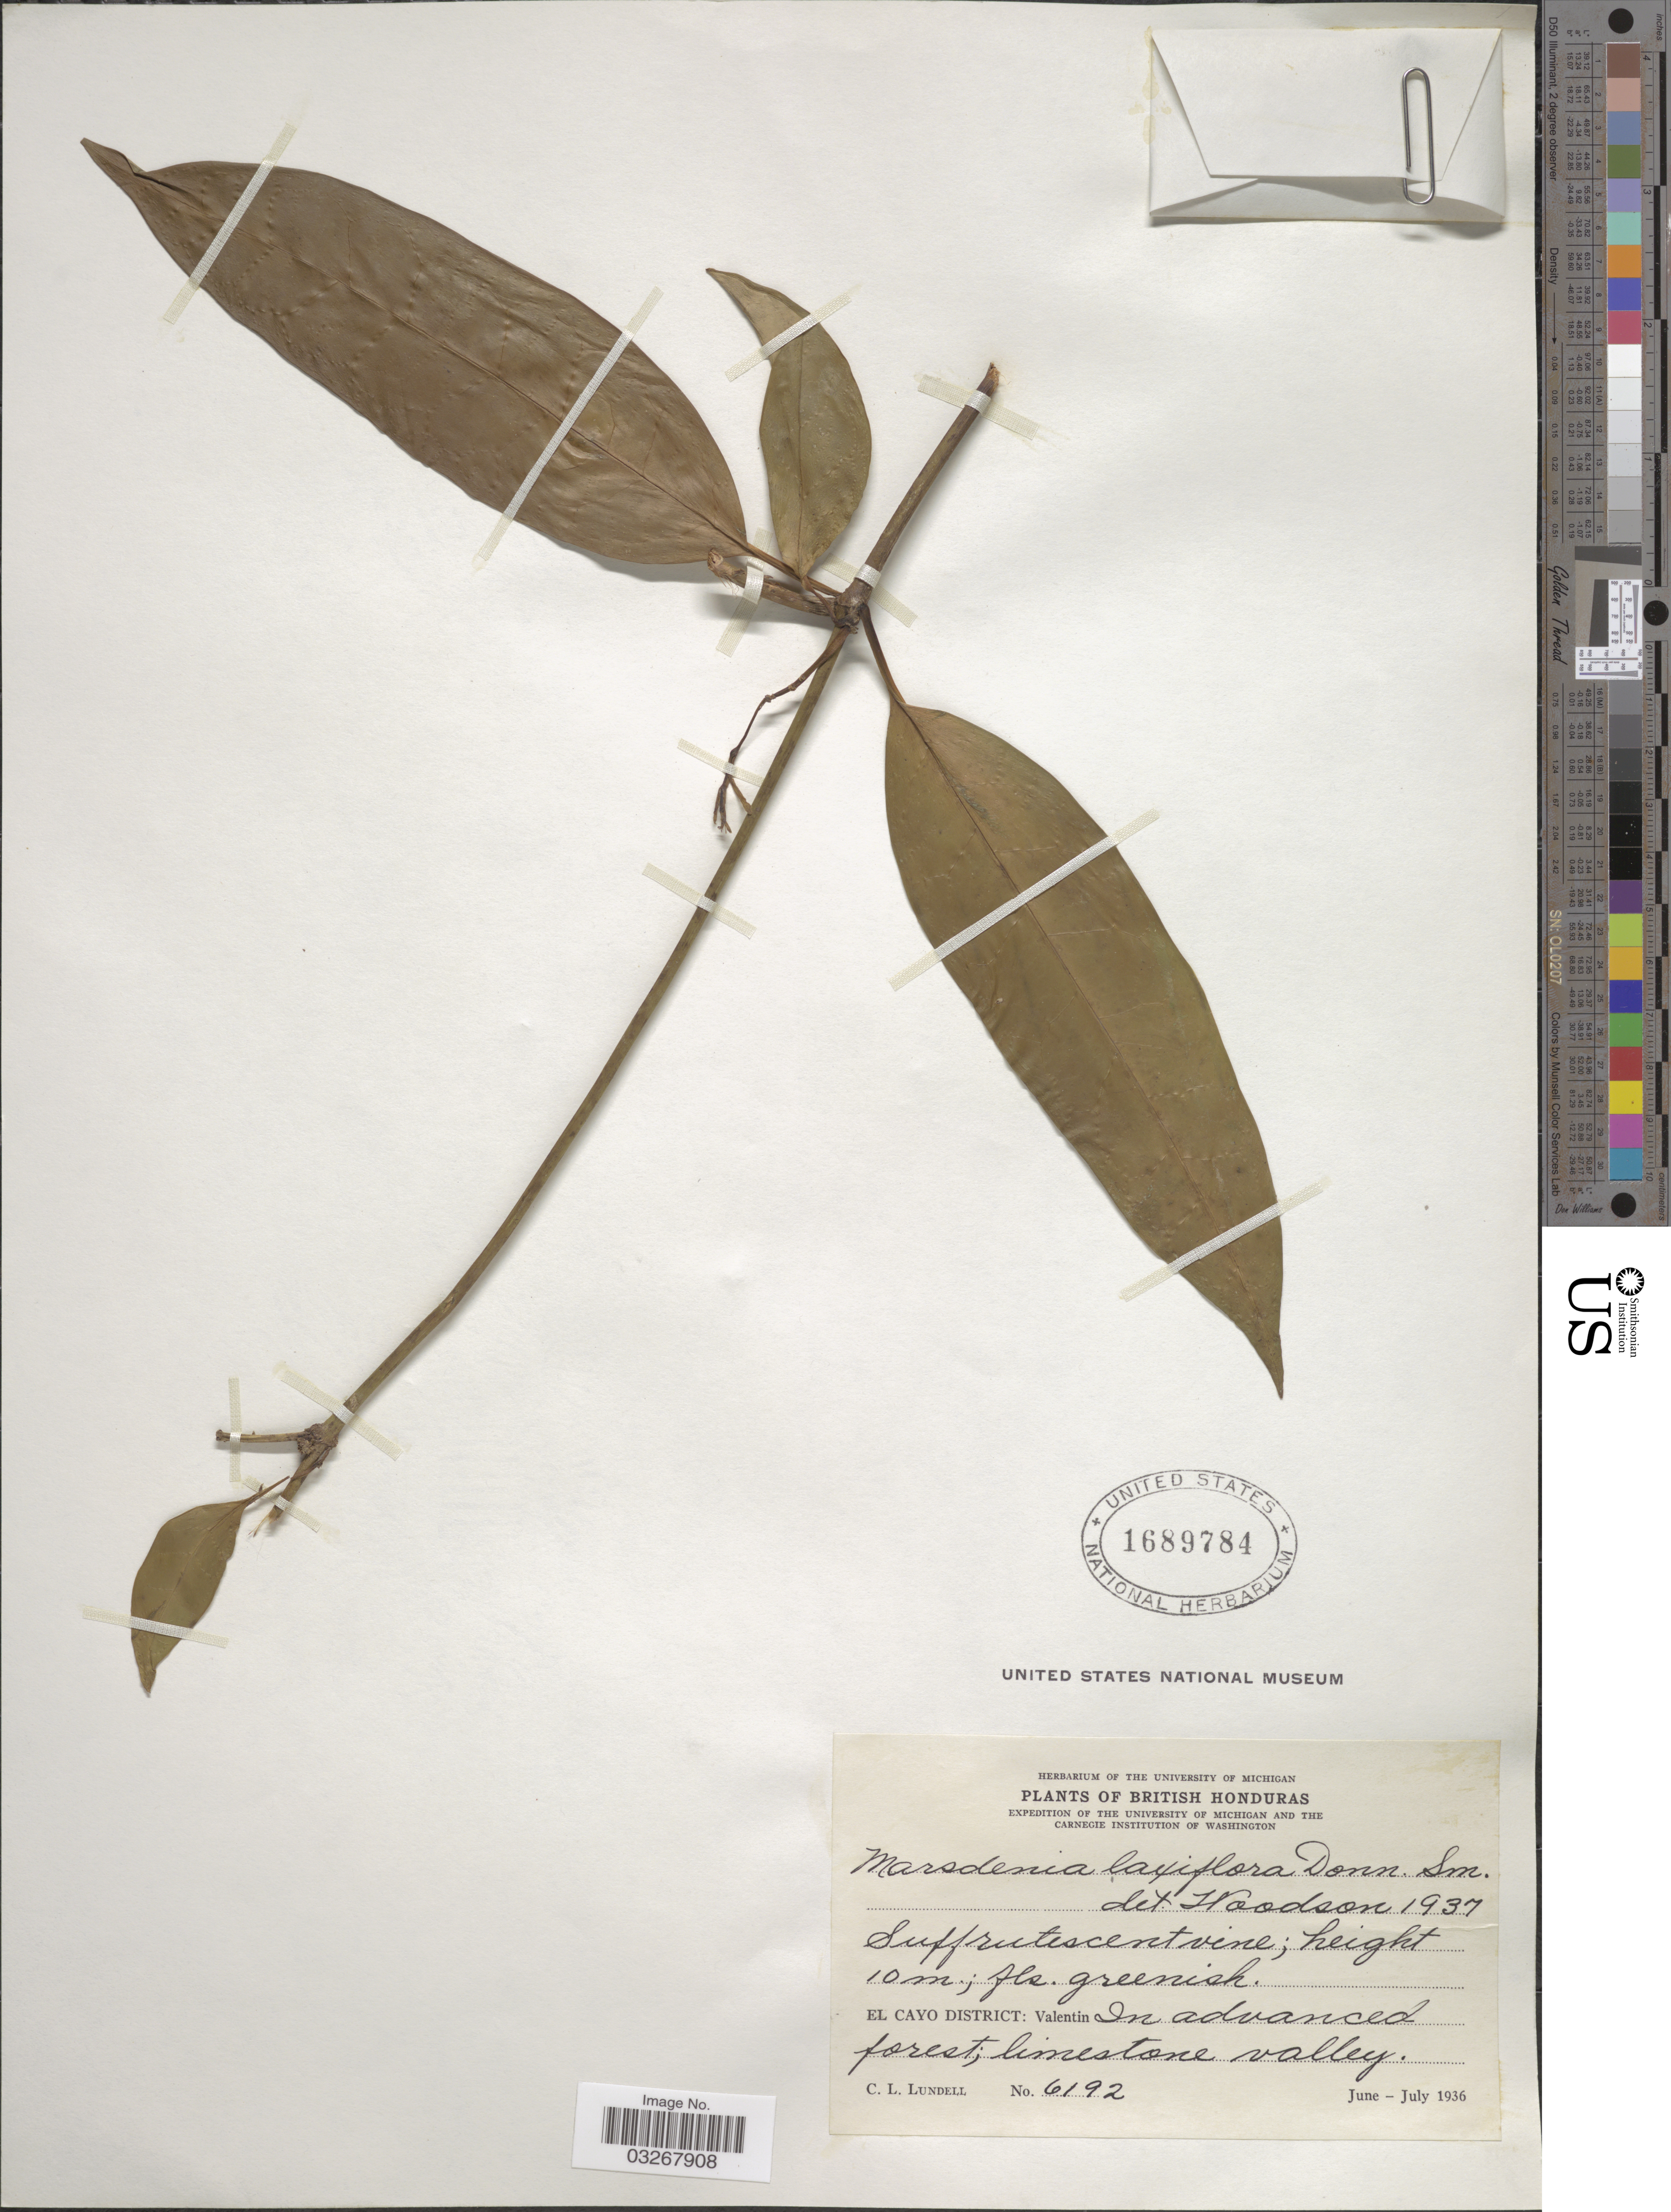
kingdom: Plantae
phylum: Tracheophyta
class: Magnoliopsida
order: Gentianales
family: Apocynaceae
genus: Marsdenia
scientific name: Marsdenia laxiflora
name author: Donn. Sm.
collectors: C. L. Lundell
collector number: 6192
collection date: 1936-06/1936-07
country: Belize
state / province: Cayo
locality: British Honduras: El Cayo District: Valentin.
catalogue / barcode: US 1689784